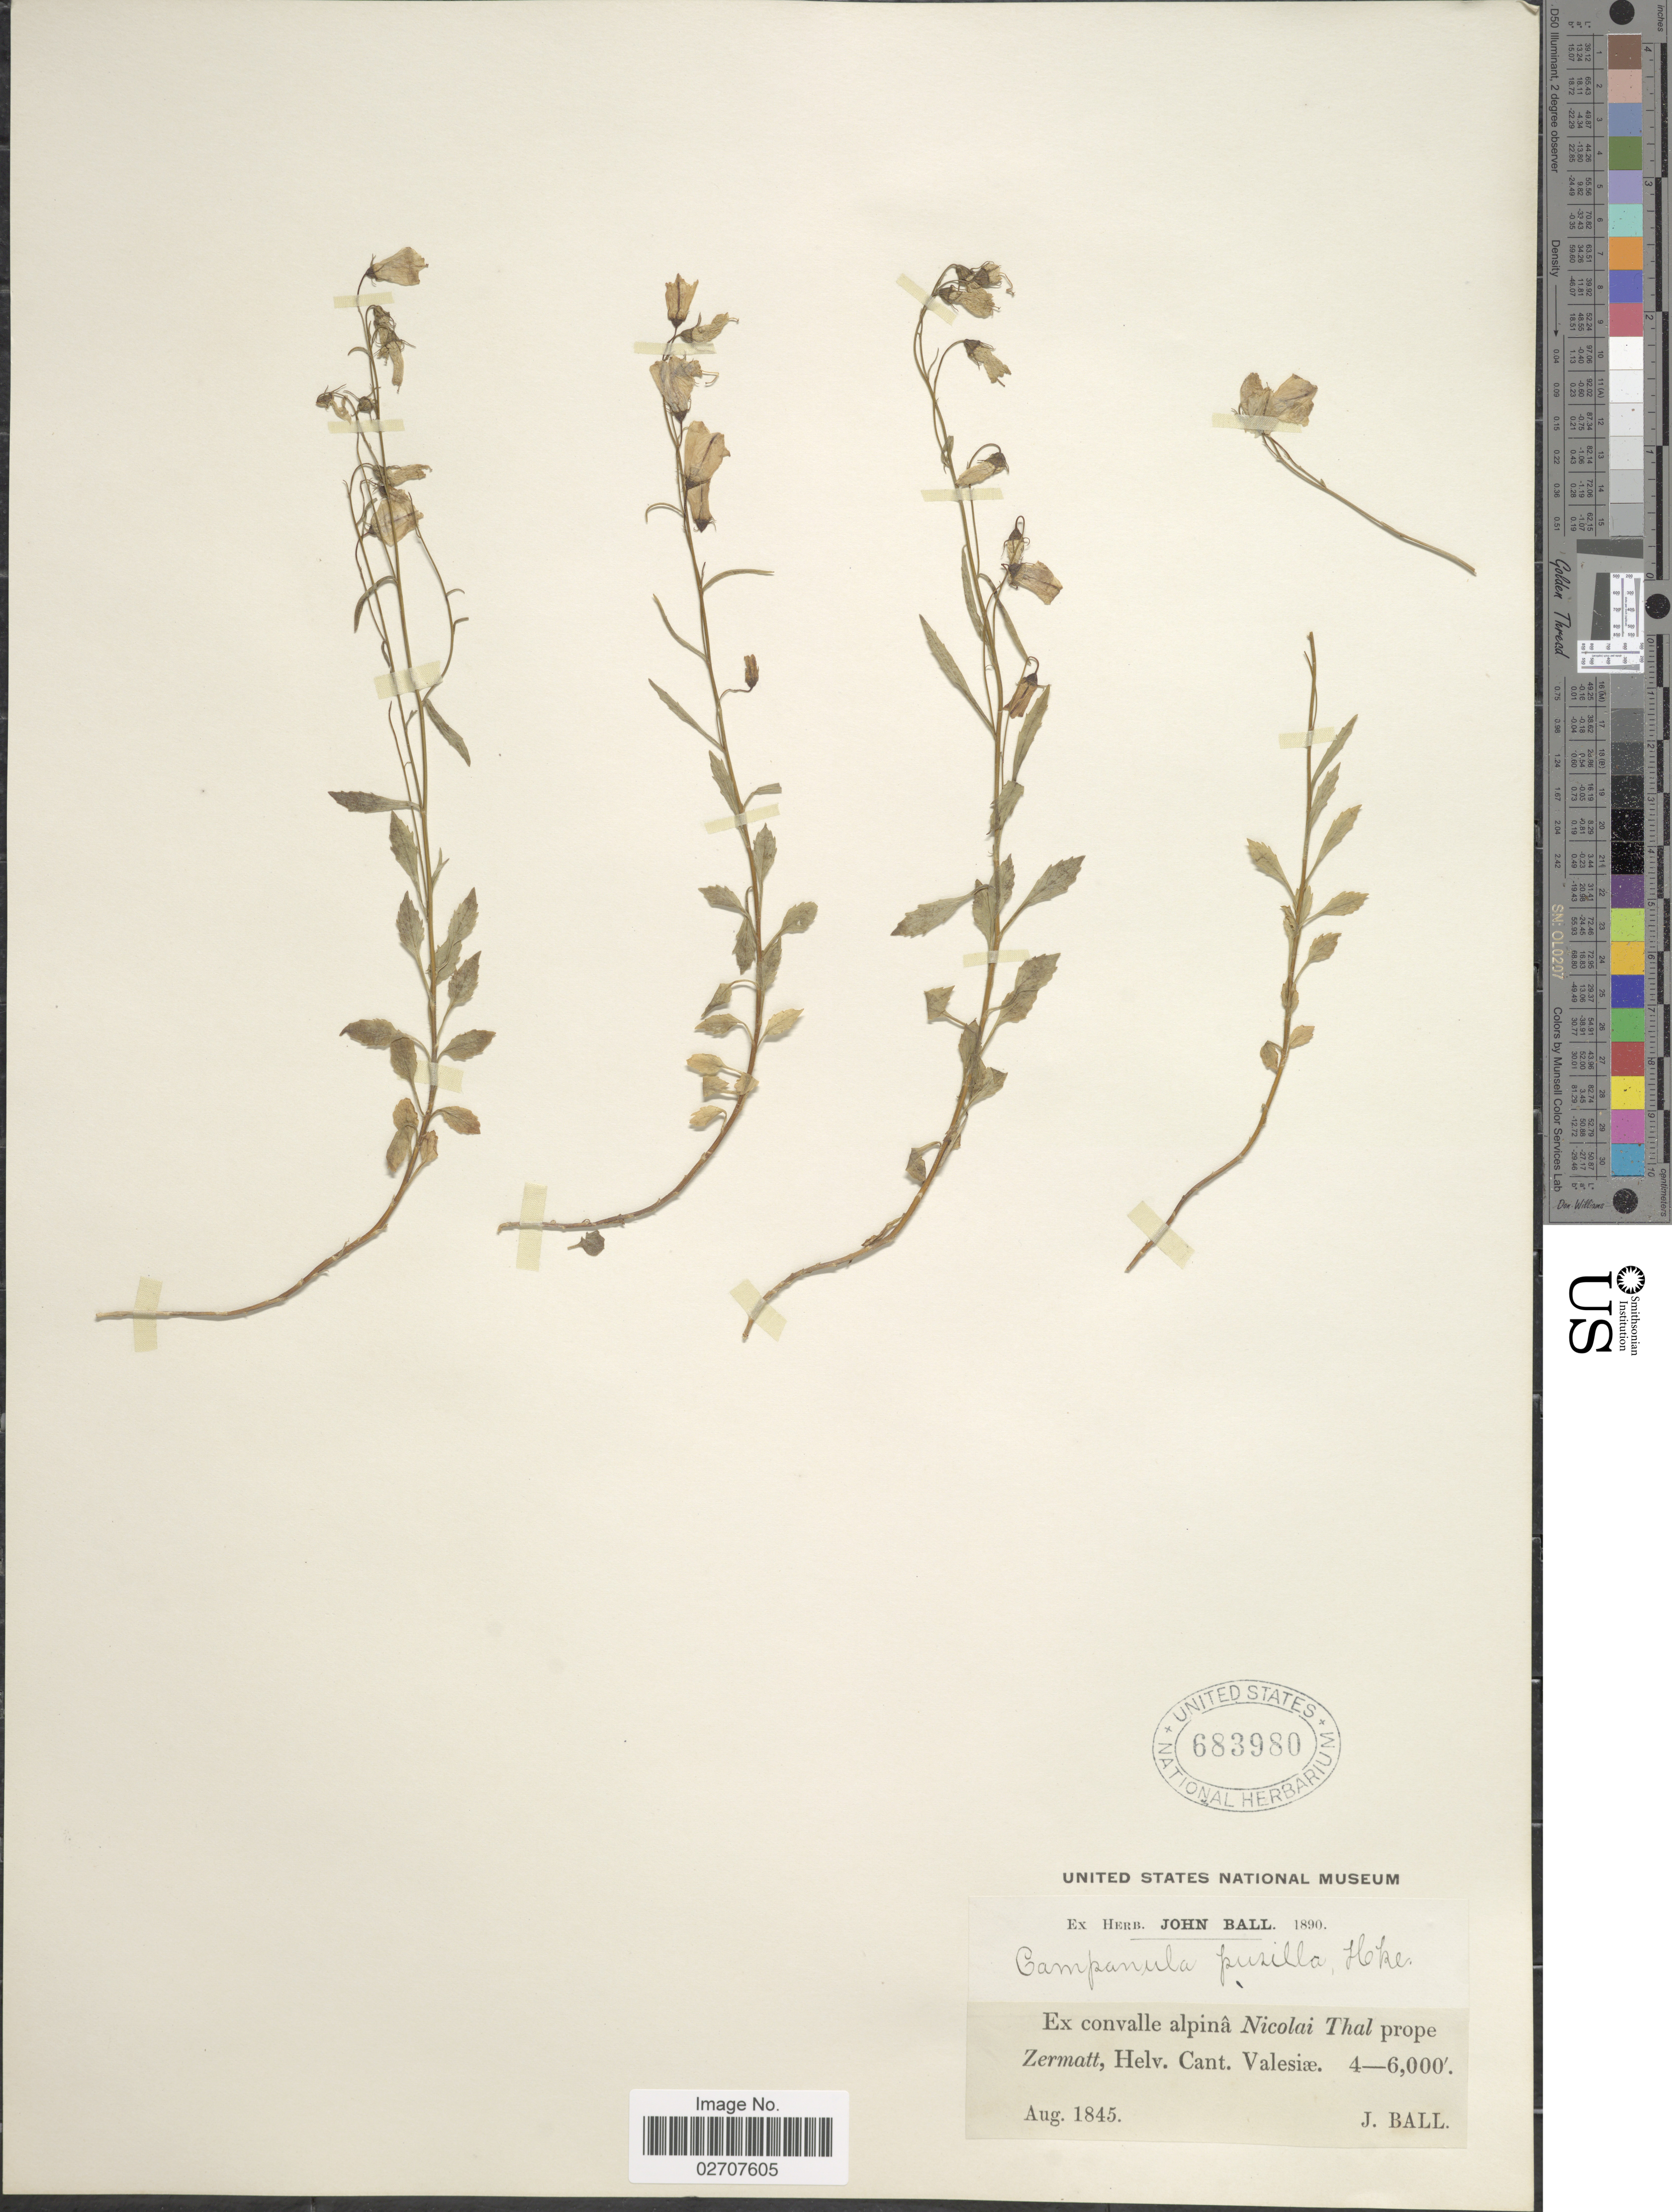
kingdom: Plantae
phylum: Tracheophyta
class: Magnoliopsida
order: Asterales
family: Campanulaceae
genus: Campanula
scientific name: Campanula cochleariifolia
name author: Lam.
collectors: J. Ball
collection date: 1845-08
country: Switzerland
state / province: Valais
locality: Ex convalle alpina Nicolai Thal prope Zermatt, Helv. Can't. Valesiae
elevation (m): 1219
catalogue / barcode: US 683980